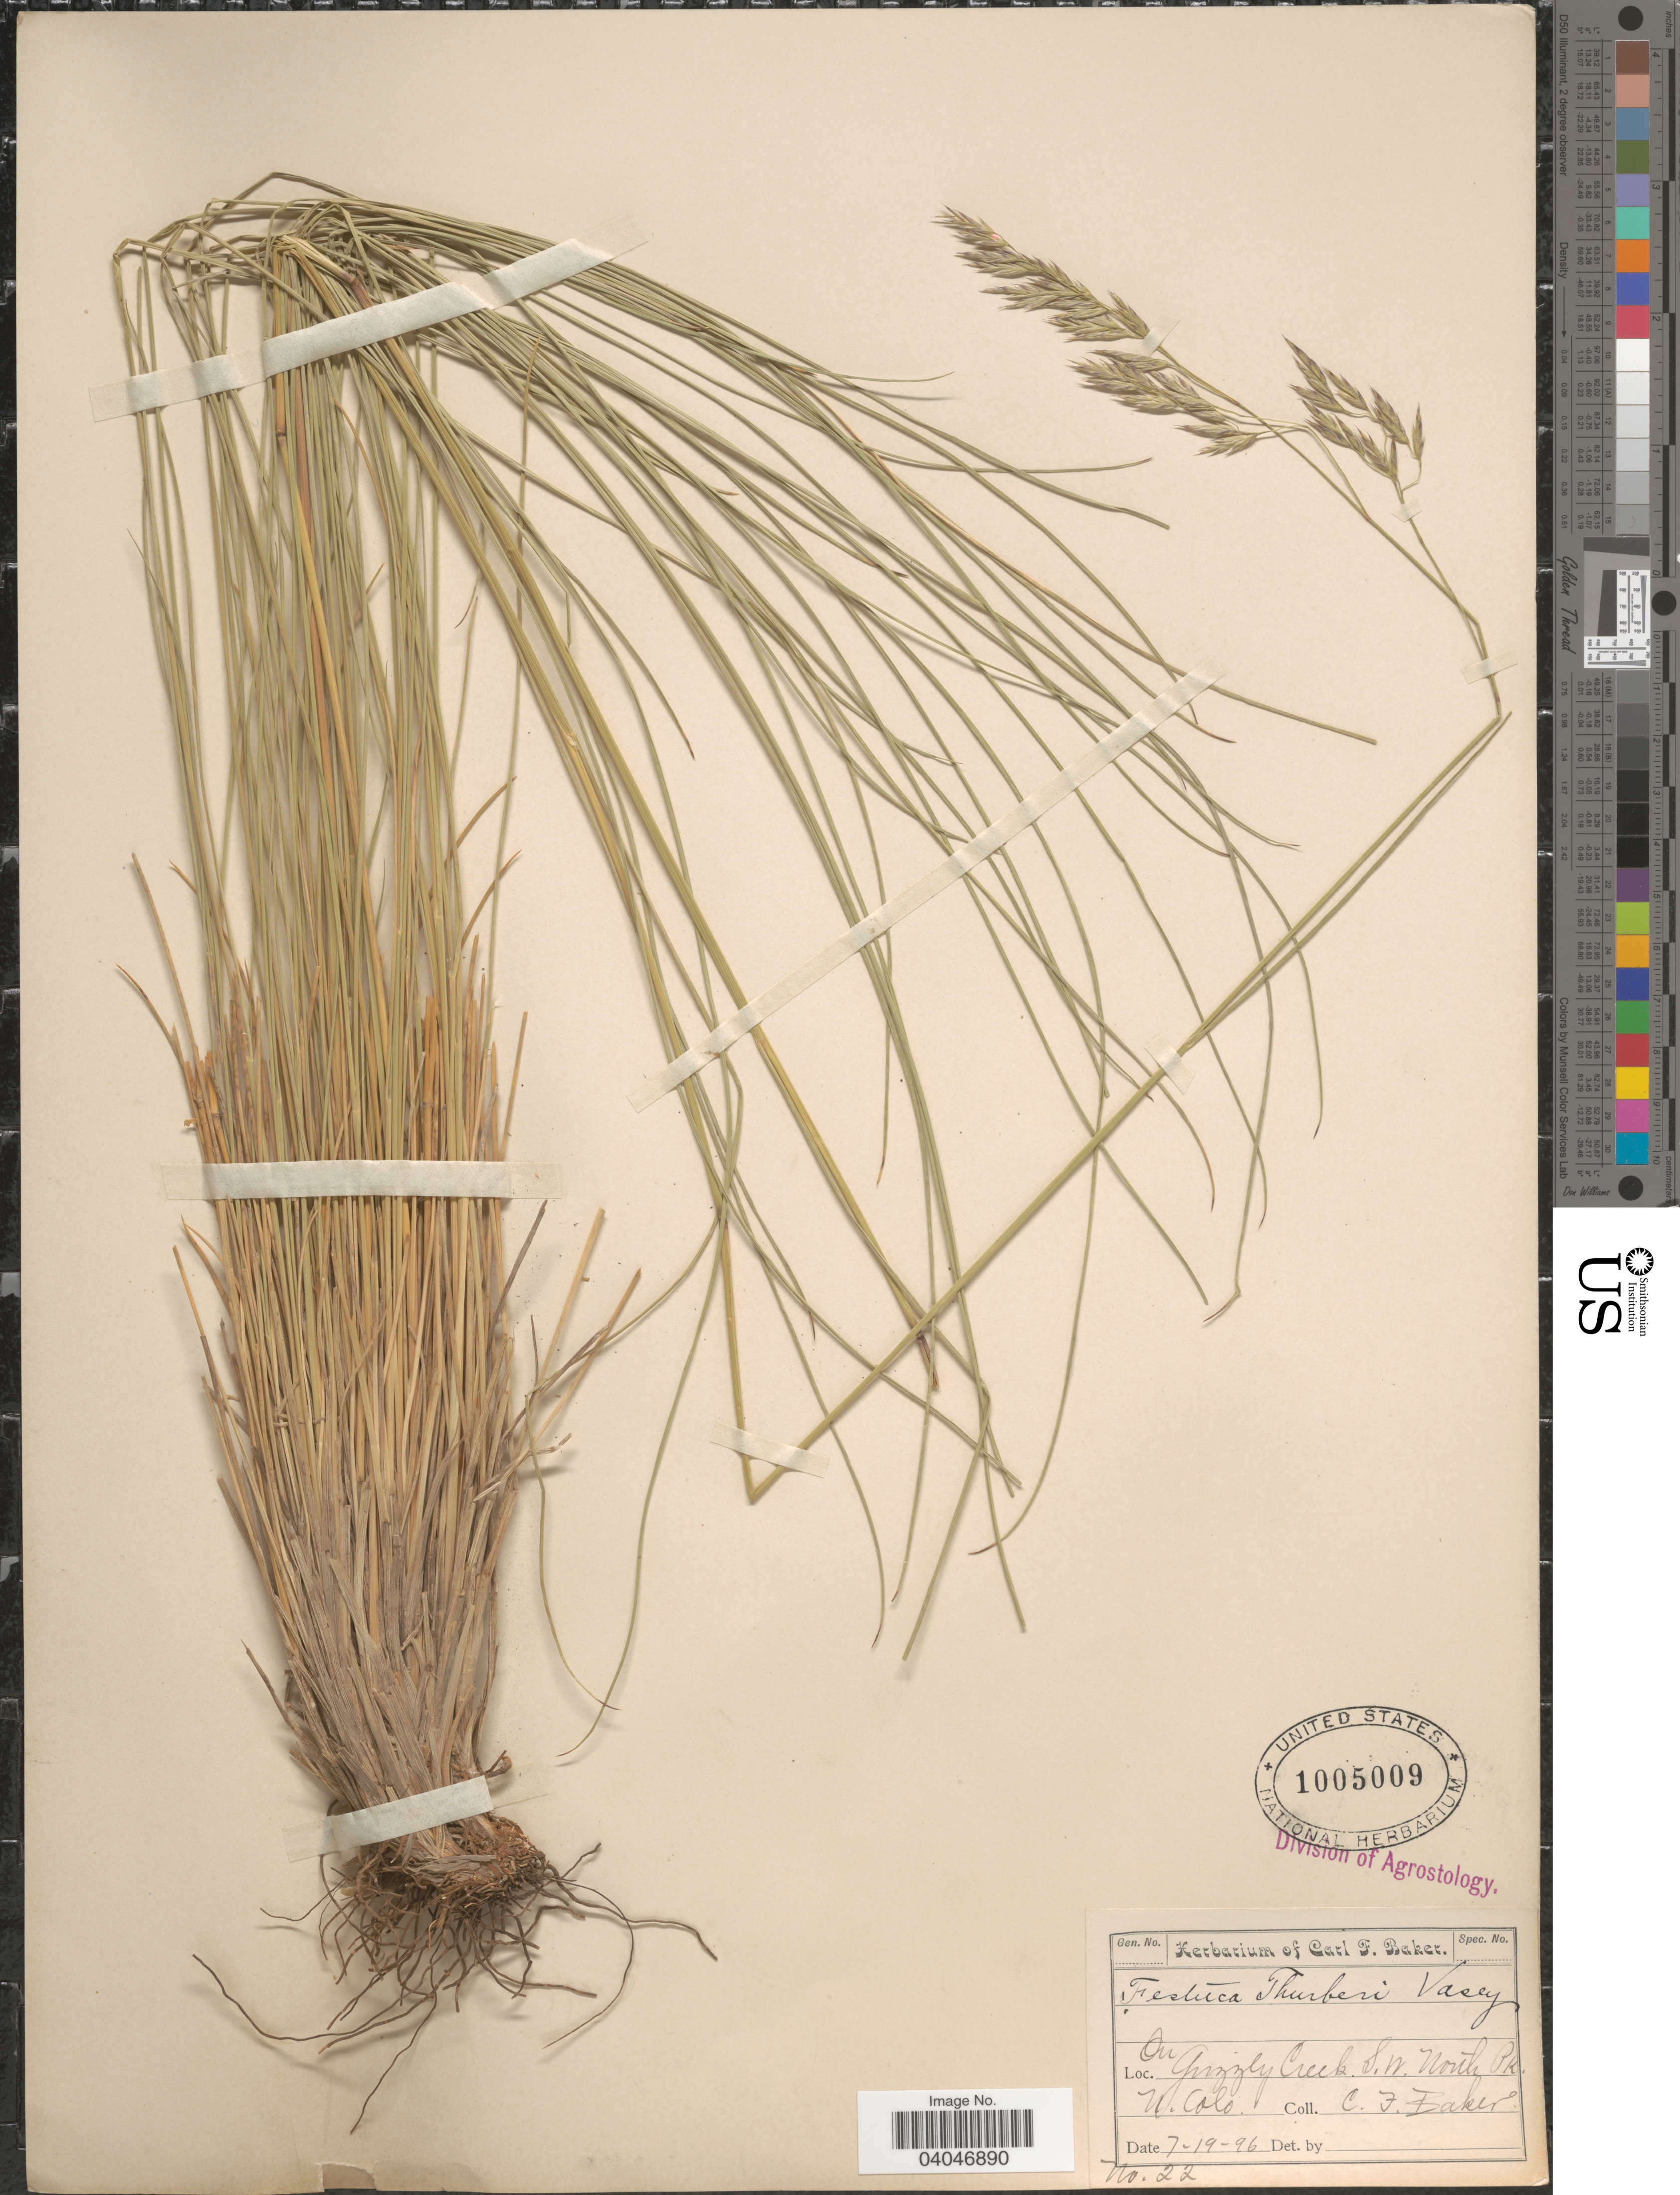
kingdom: Plantae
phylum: Tracheophyta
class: Liliopsida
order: Poales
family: Poaceae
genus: Festuca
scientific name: Festuca thurberi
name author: Vasey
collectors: C. F. Baker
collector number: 22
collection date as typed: Transcribed d/m/y: 19/7/96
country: United States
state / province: Colorado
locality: On Grizzly Creek. S.W. North PR. W. Colo.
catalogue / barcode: US 1005009